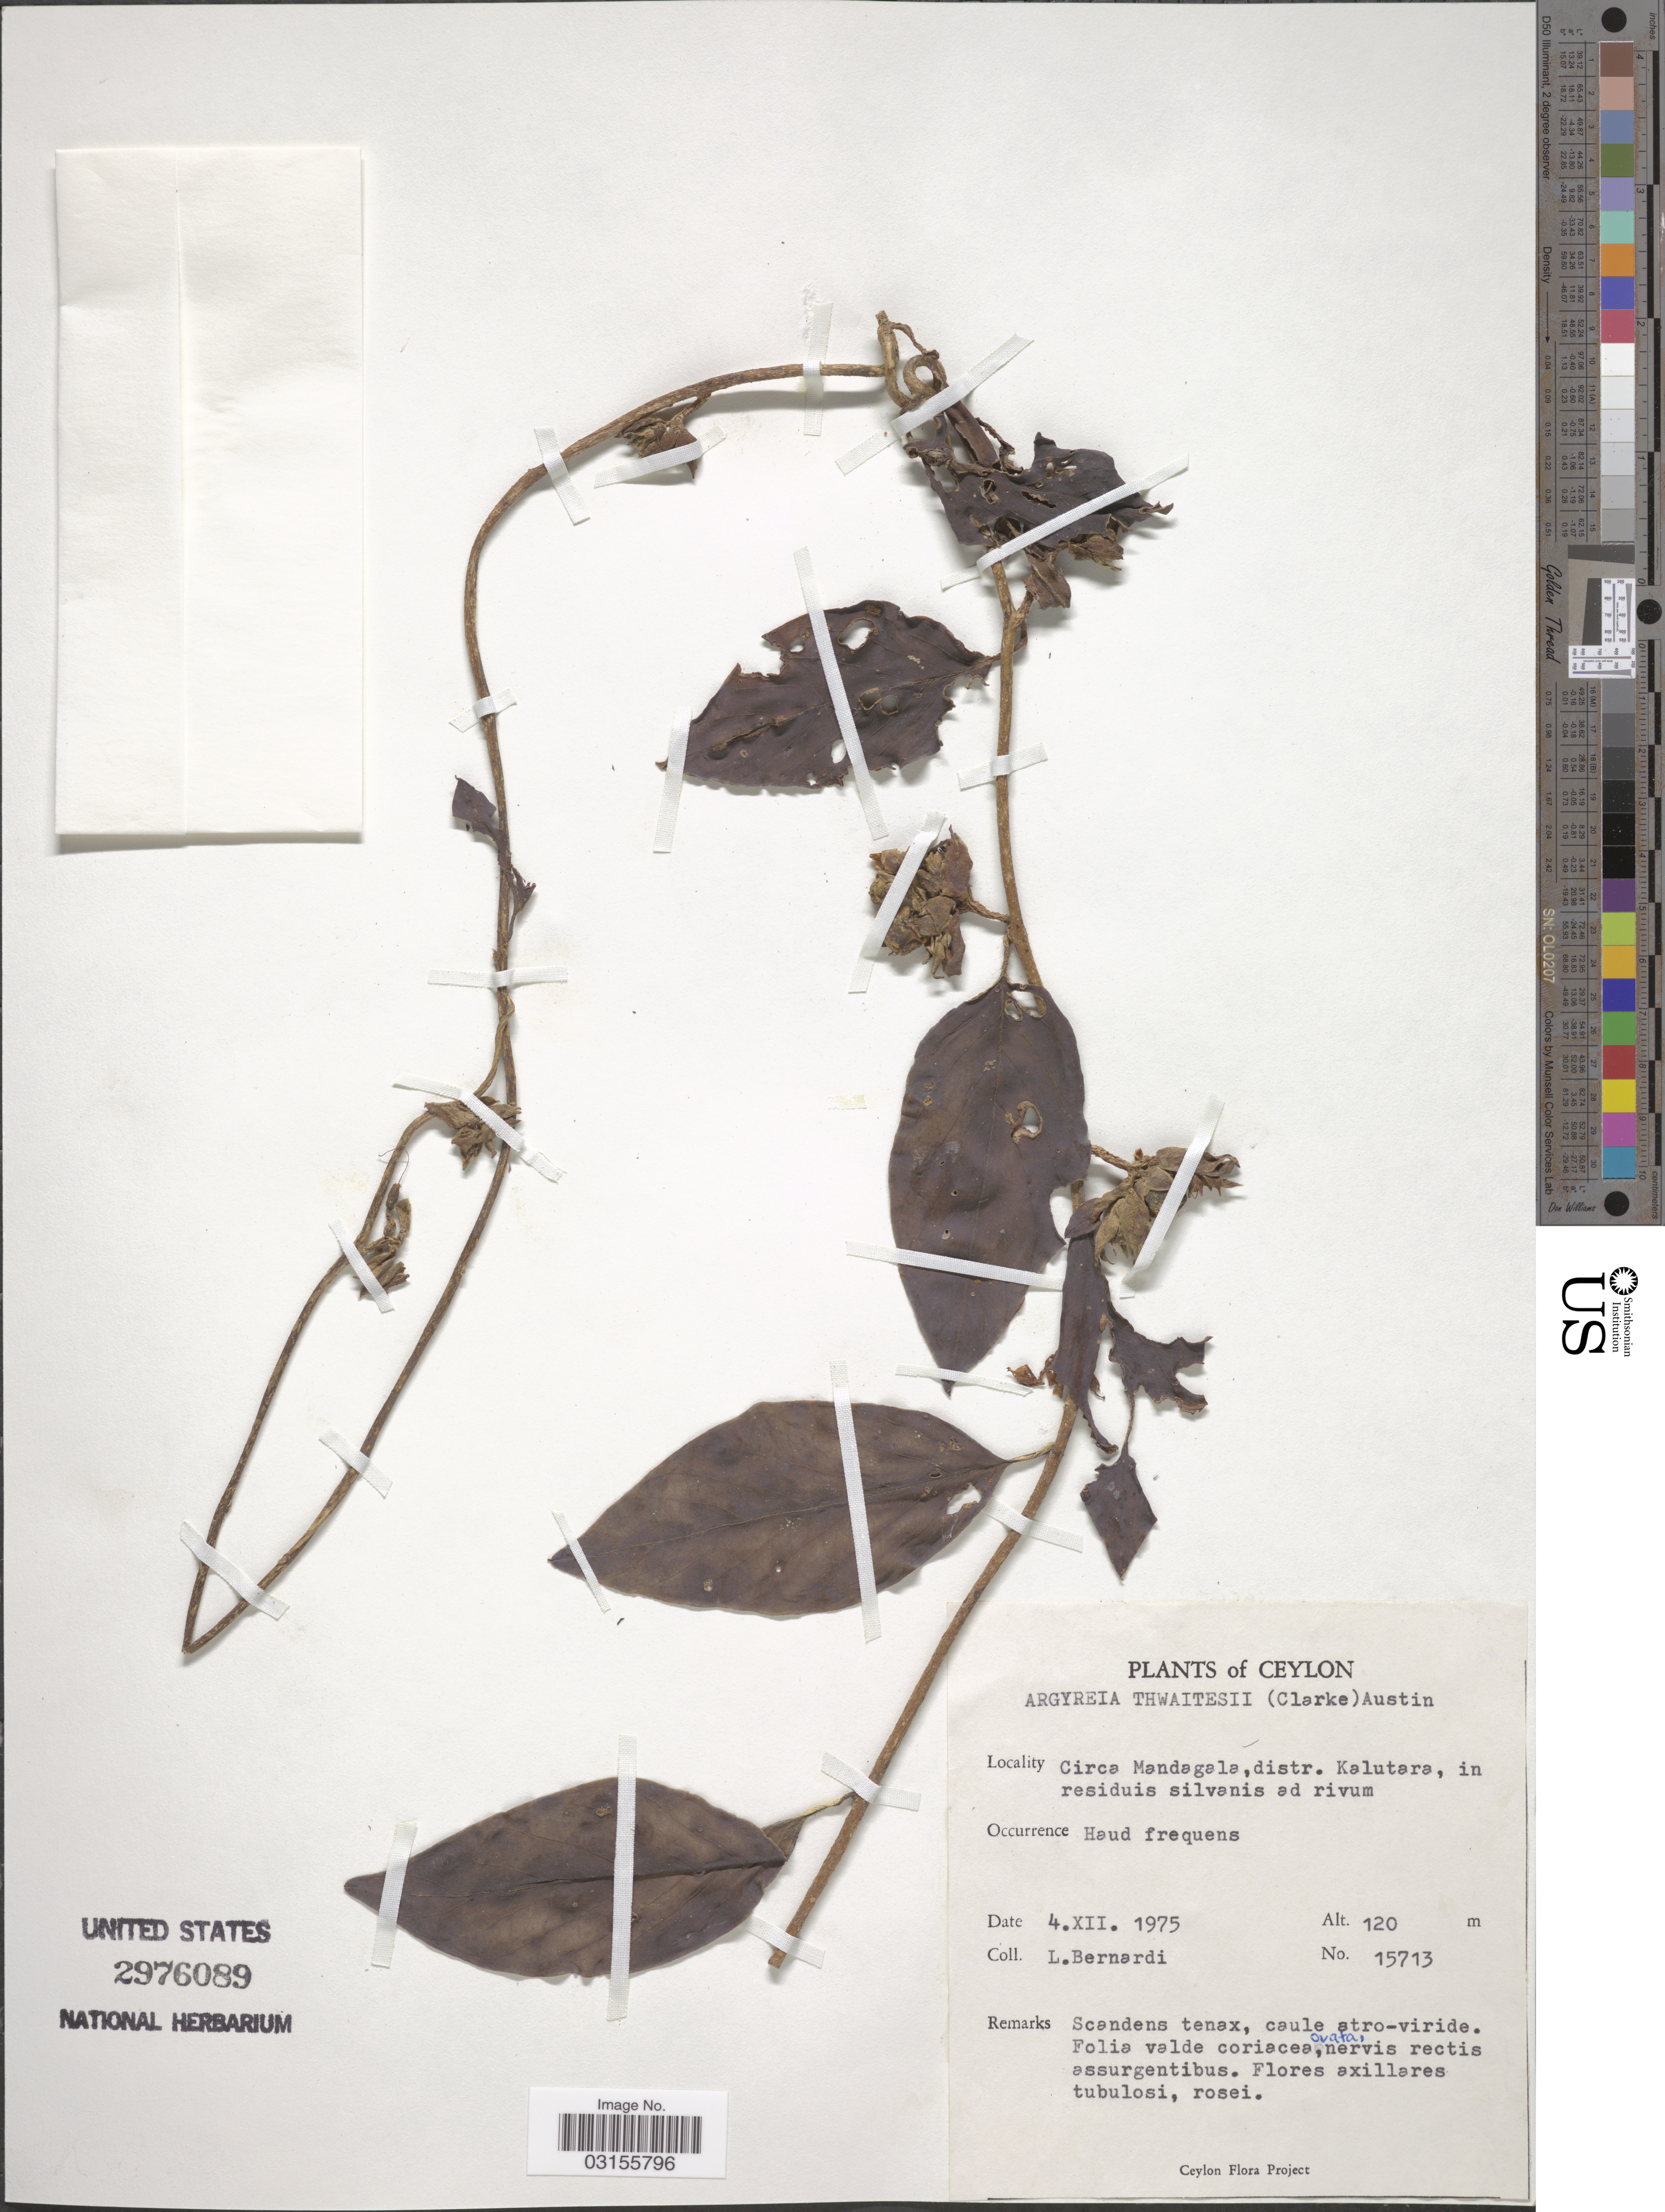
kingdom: Plantae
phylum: Tracheophyta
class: Magnoliopsida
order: Solanales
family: Convolvulaceae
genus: Argyreia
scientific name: Argyreia thwaitesii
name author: D.F. Austin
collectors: L. Bernardi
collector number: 15713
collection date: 1975-12-04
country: Sri Lanka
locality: Ceylon. Circa Mandagala, distr. Kalutara.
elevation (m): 120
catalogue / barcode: US 2976089